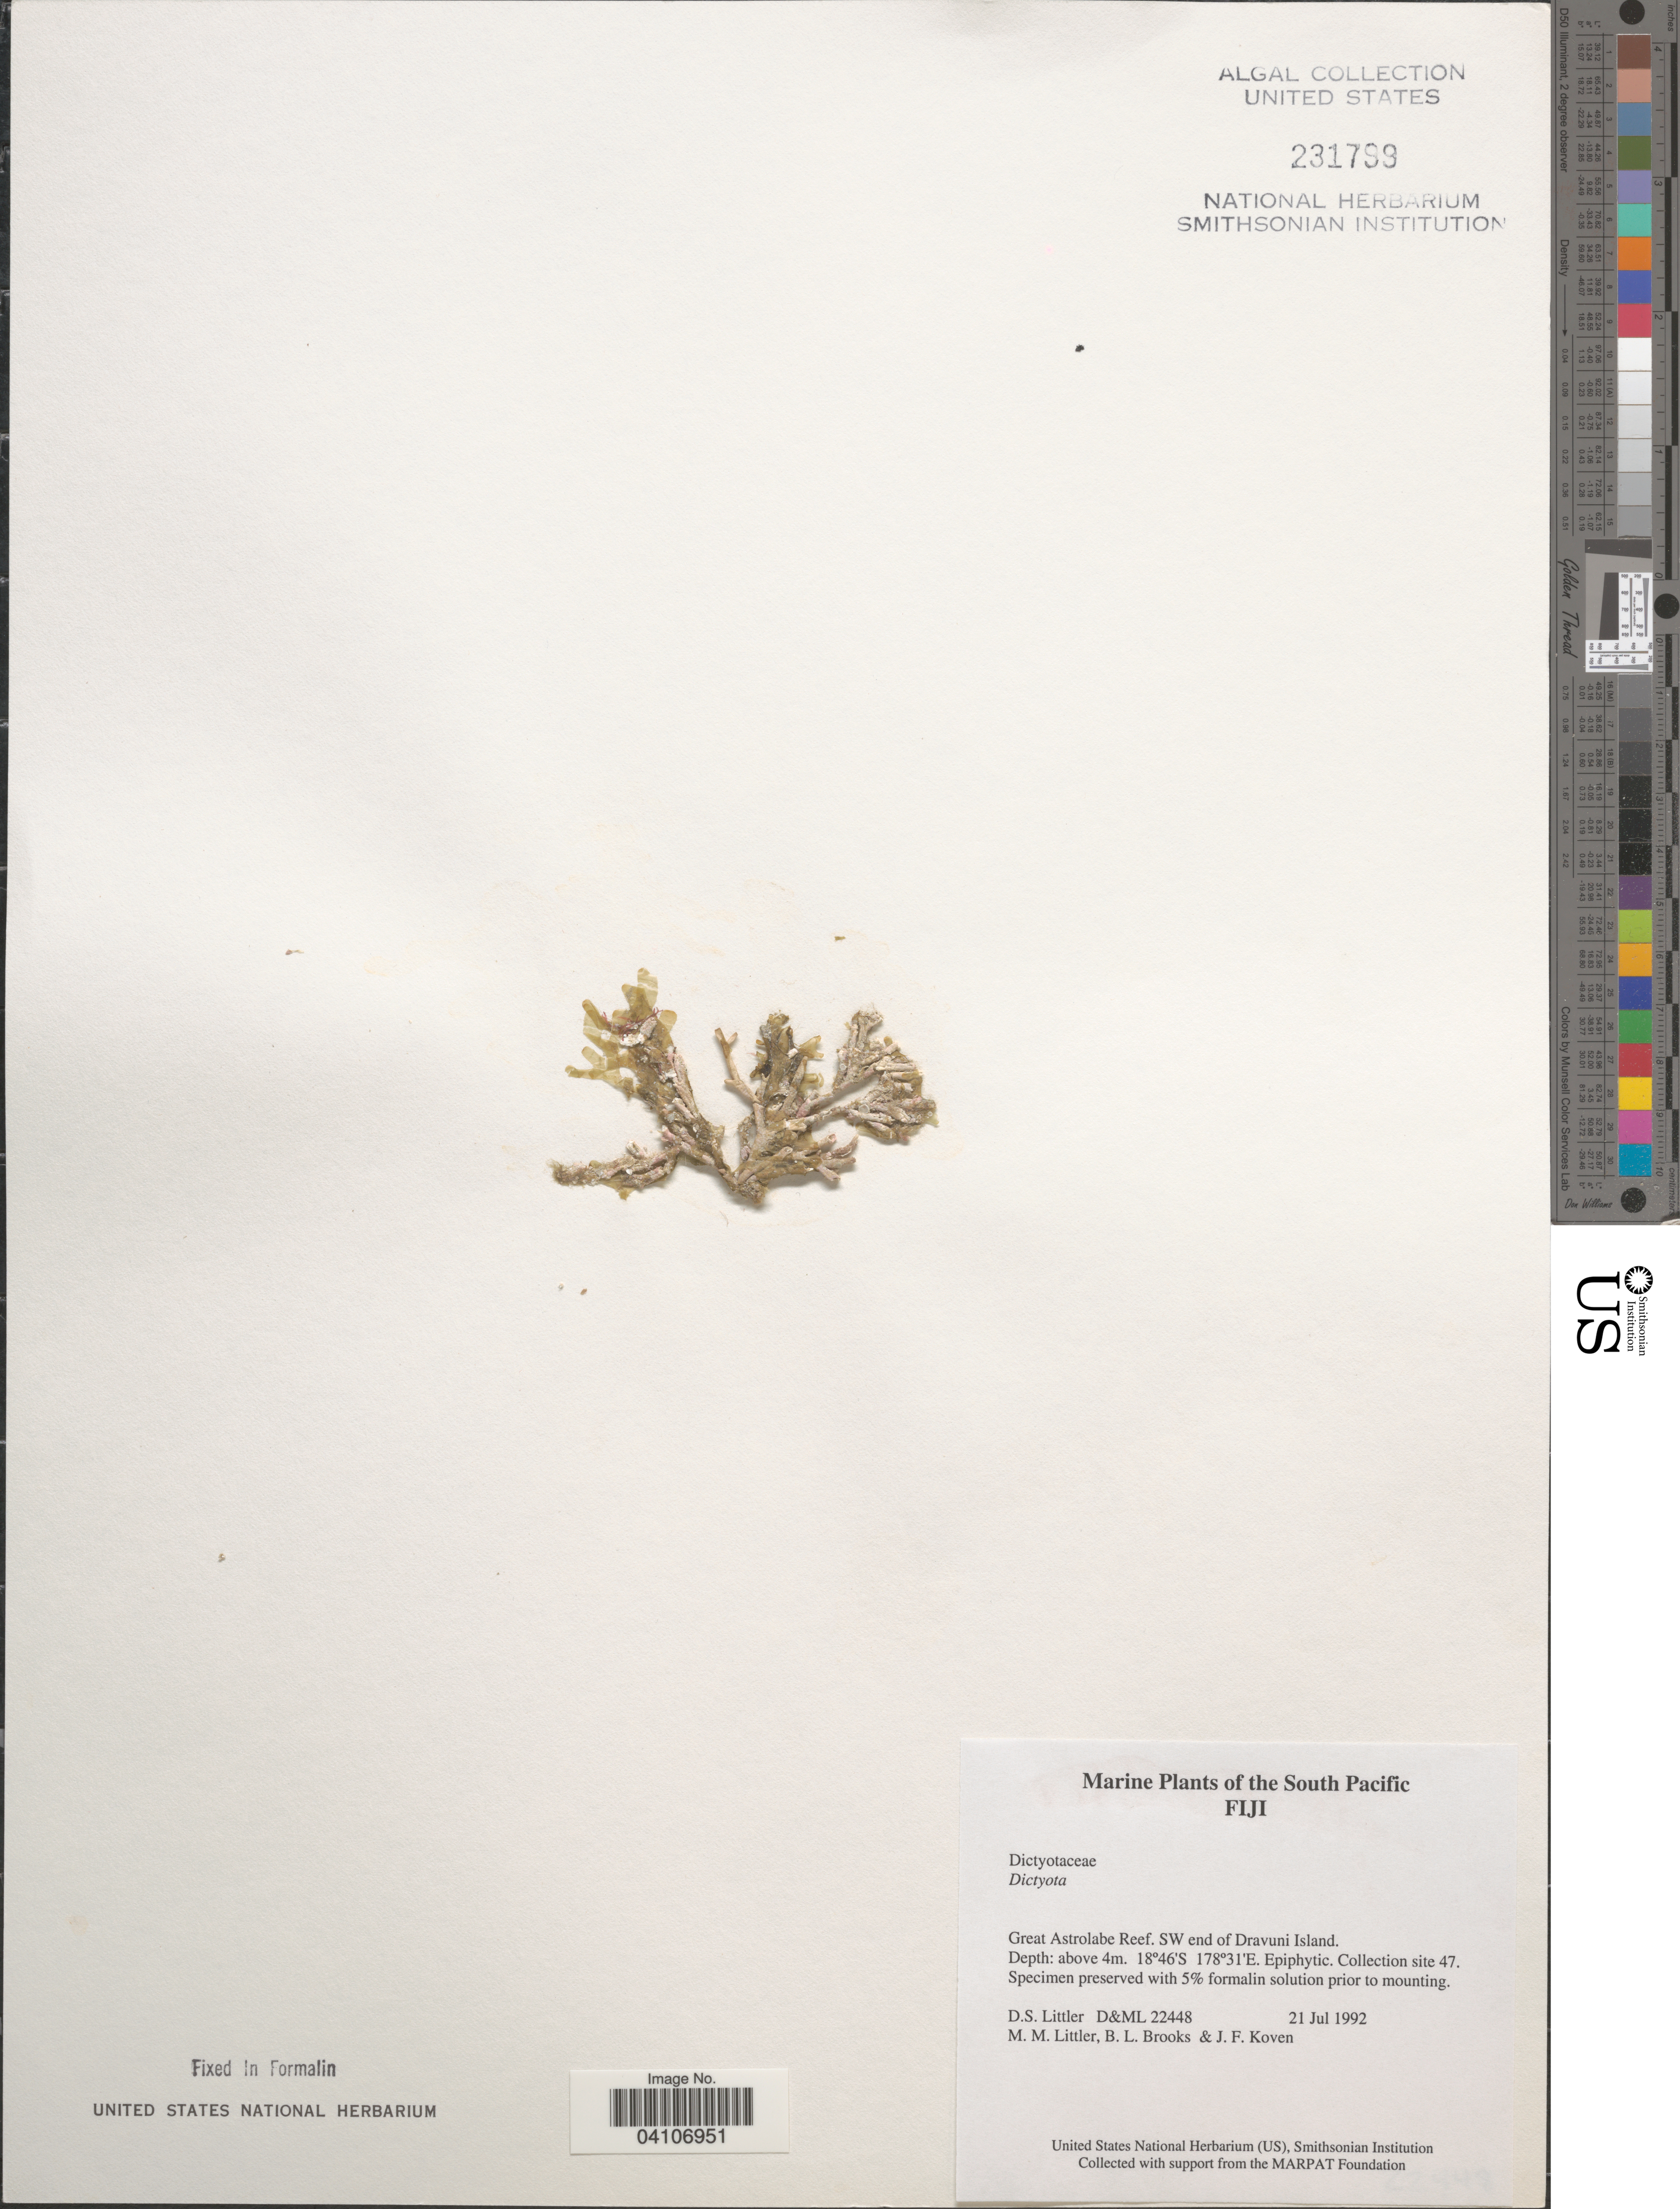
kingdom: Chromista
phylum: Ochrophyta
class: Phaeophyceae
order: Dictyotales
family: Dictyotaceae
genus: Dictyota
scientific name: Dictyota sp.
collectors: D. S. Littler, B. Brooks & J. Koven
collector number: D&ML22448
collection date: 1992-07-21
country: Fiji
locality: Great Astrolabe Reef. SW end of Dravuni Island. Collection site 47.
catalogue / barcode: US 231799